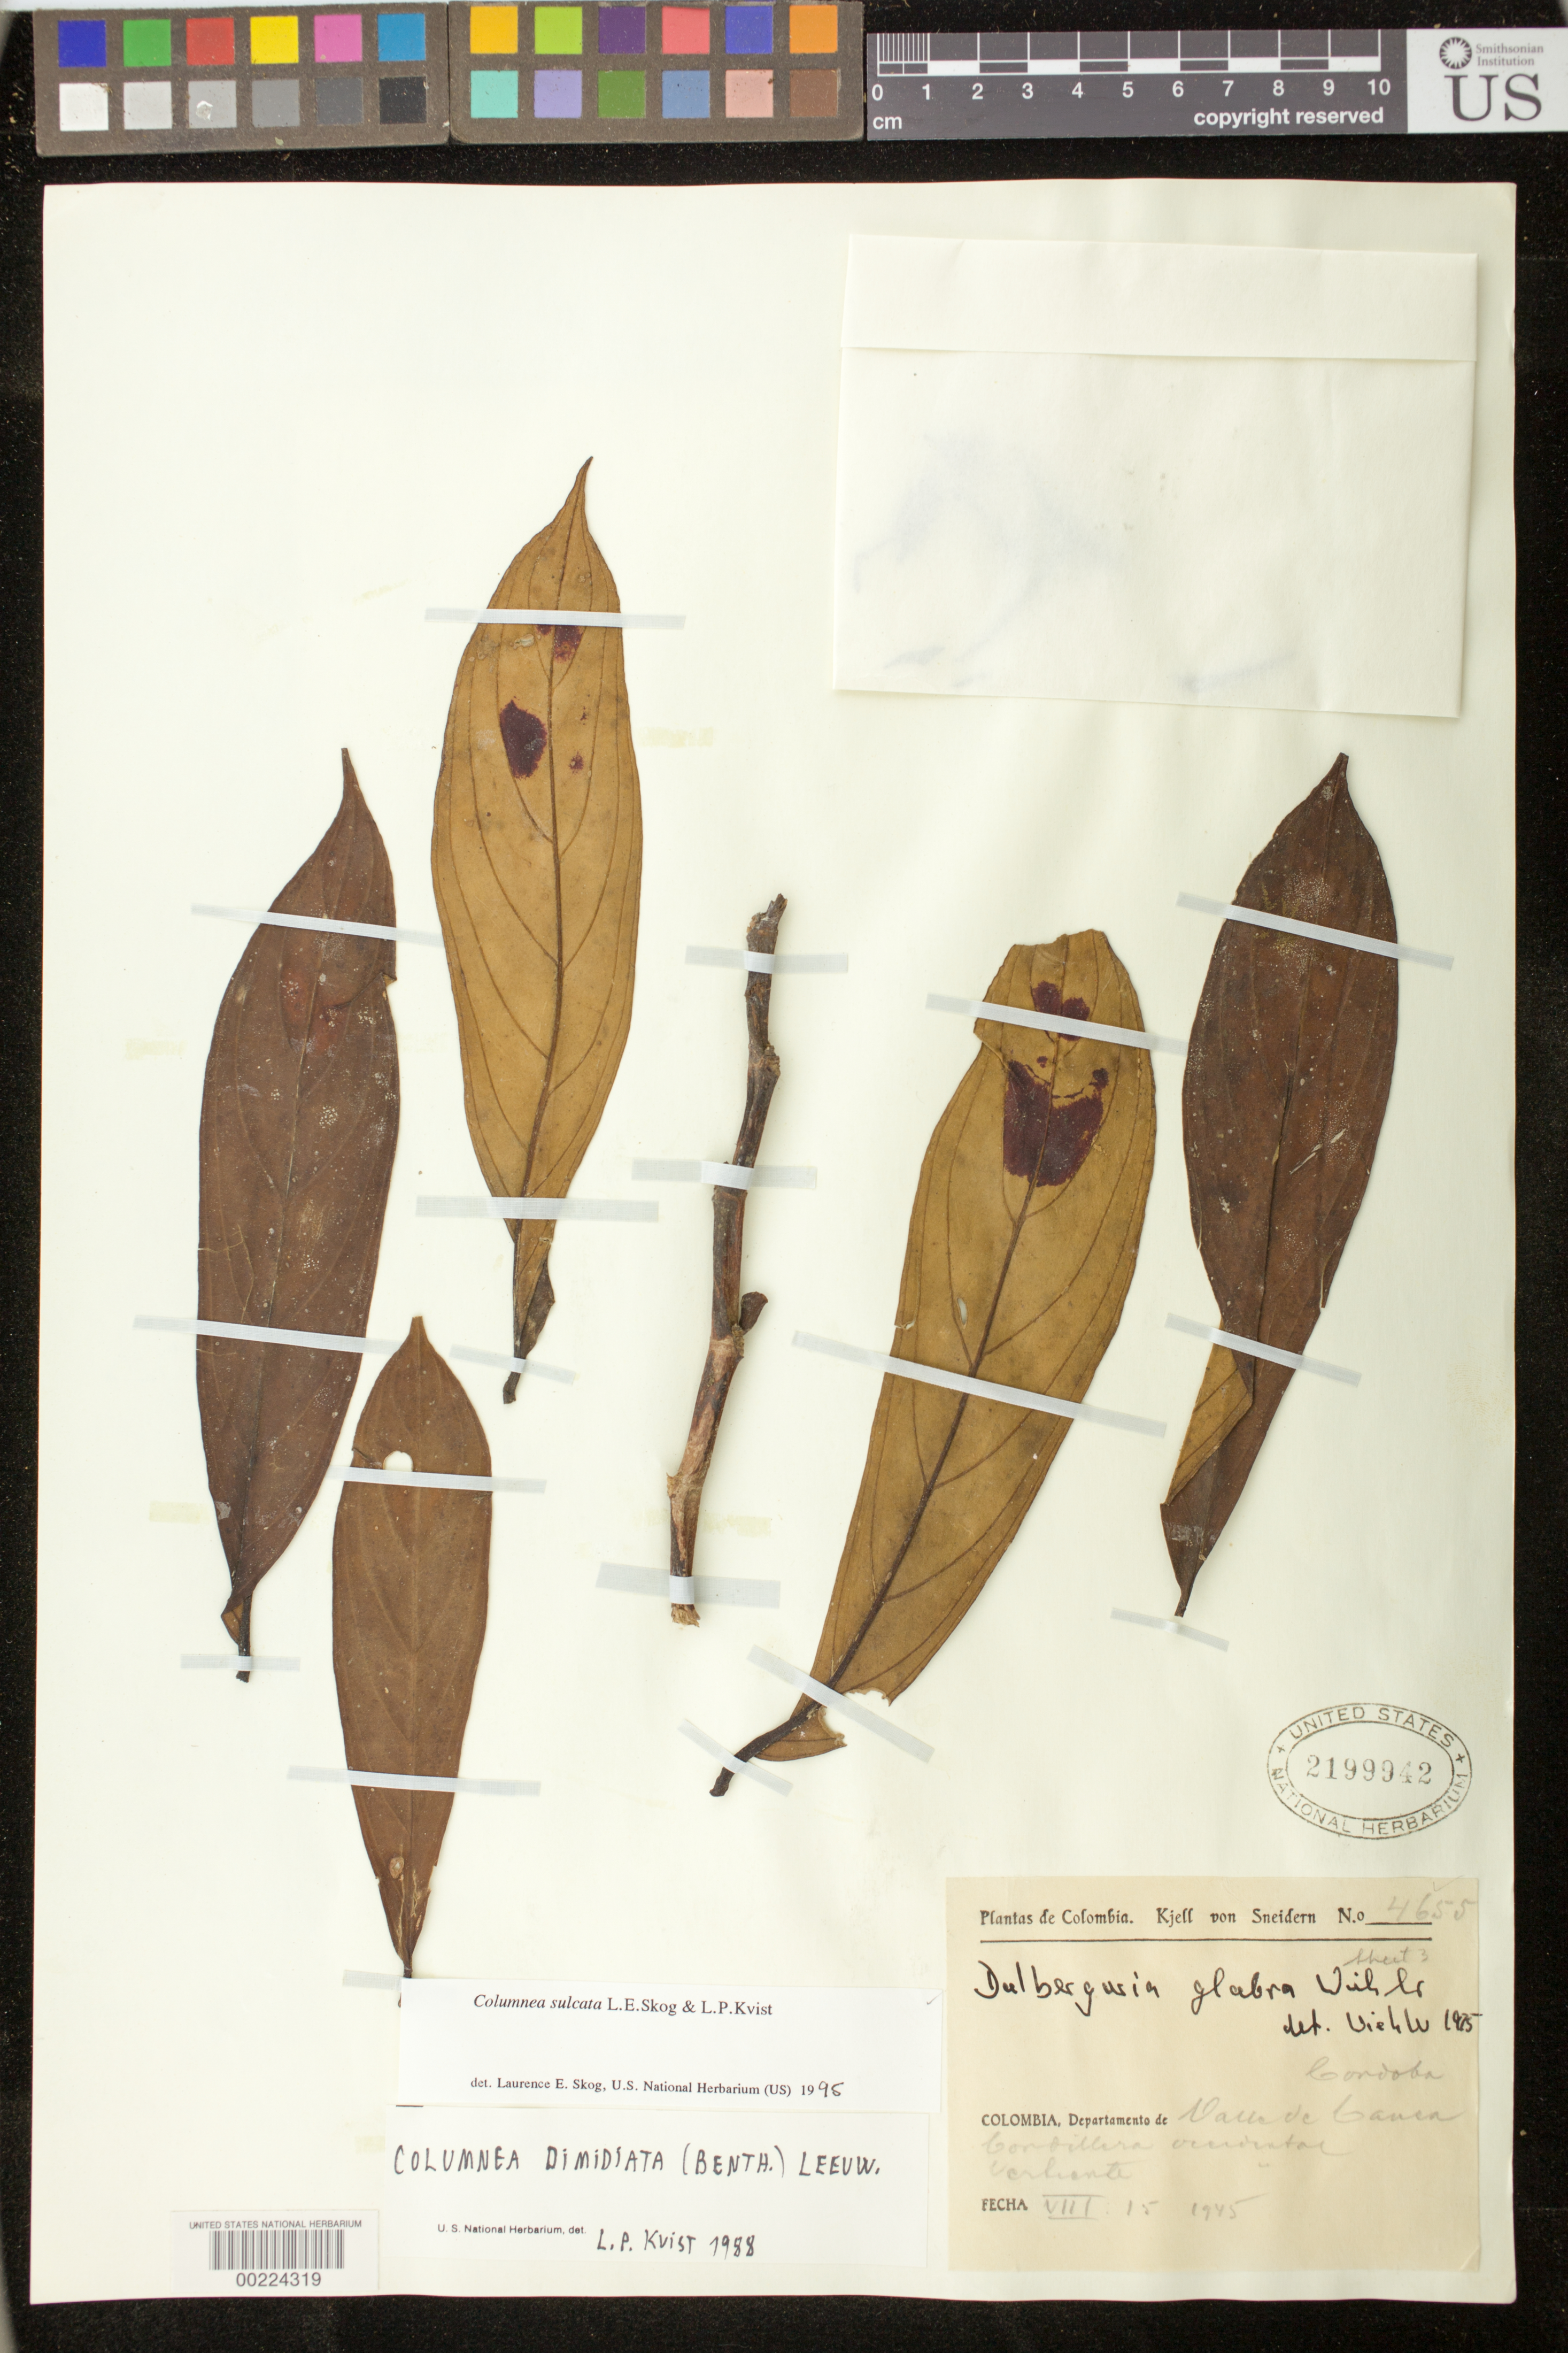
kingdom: Plantae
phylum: Tracheophyta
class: Magnoliopsida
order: Lamiales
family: Gesneriaceae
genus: Columnea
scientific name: Columnea sulcata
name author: L.E. Skog & L.P. Kvist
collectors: K. von Sneidern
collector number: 4655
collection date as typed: Aug 1945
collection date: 1945-08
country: Colombia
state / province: Valle del Cauca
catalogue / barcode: US 2199942